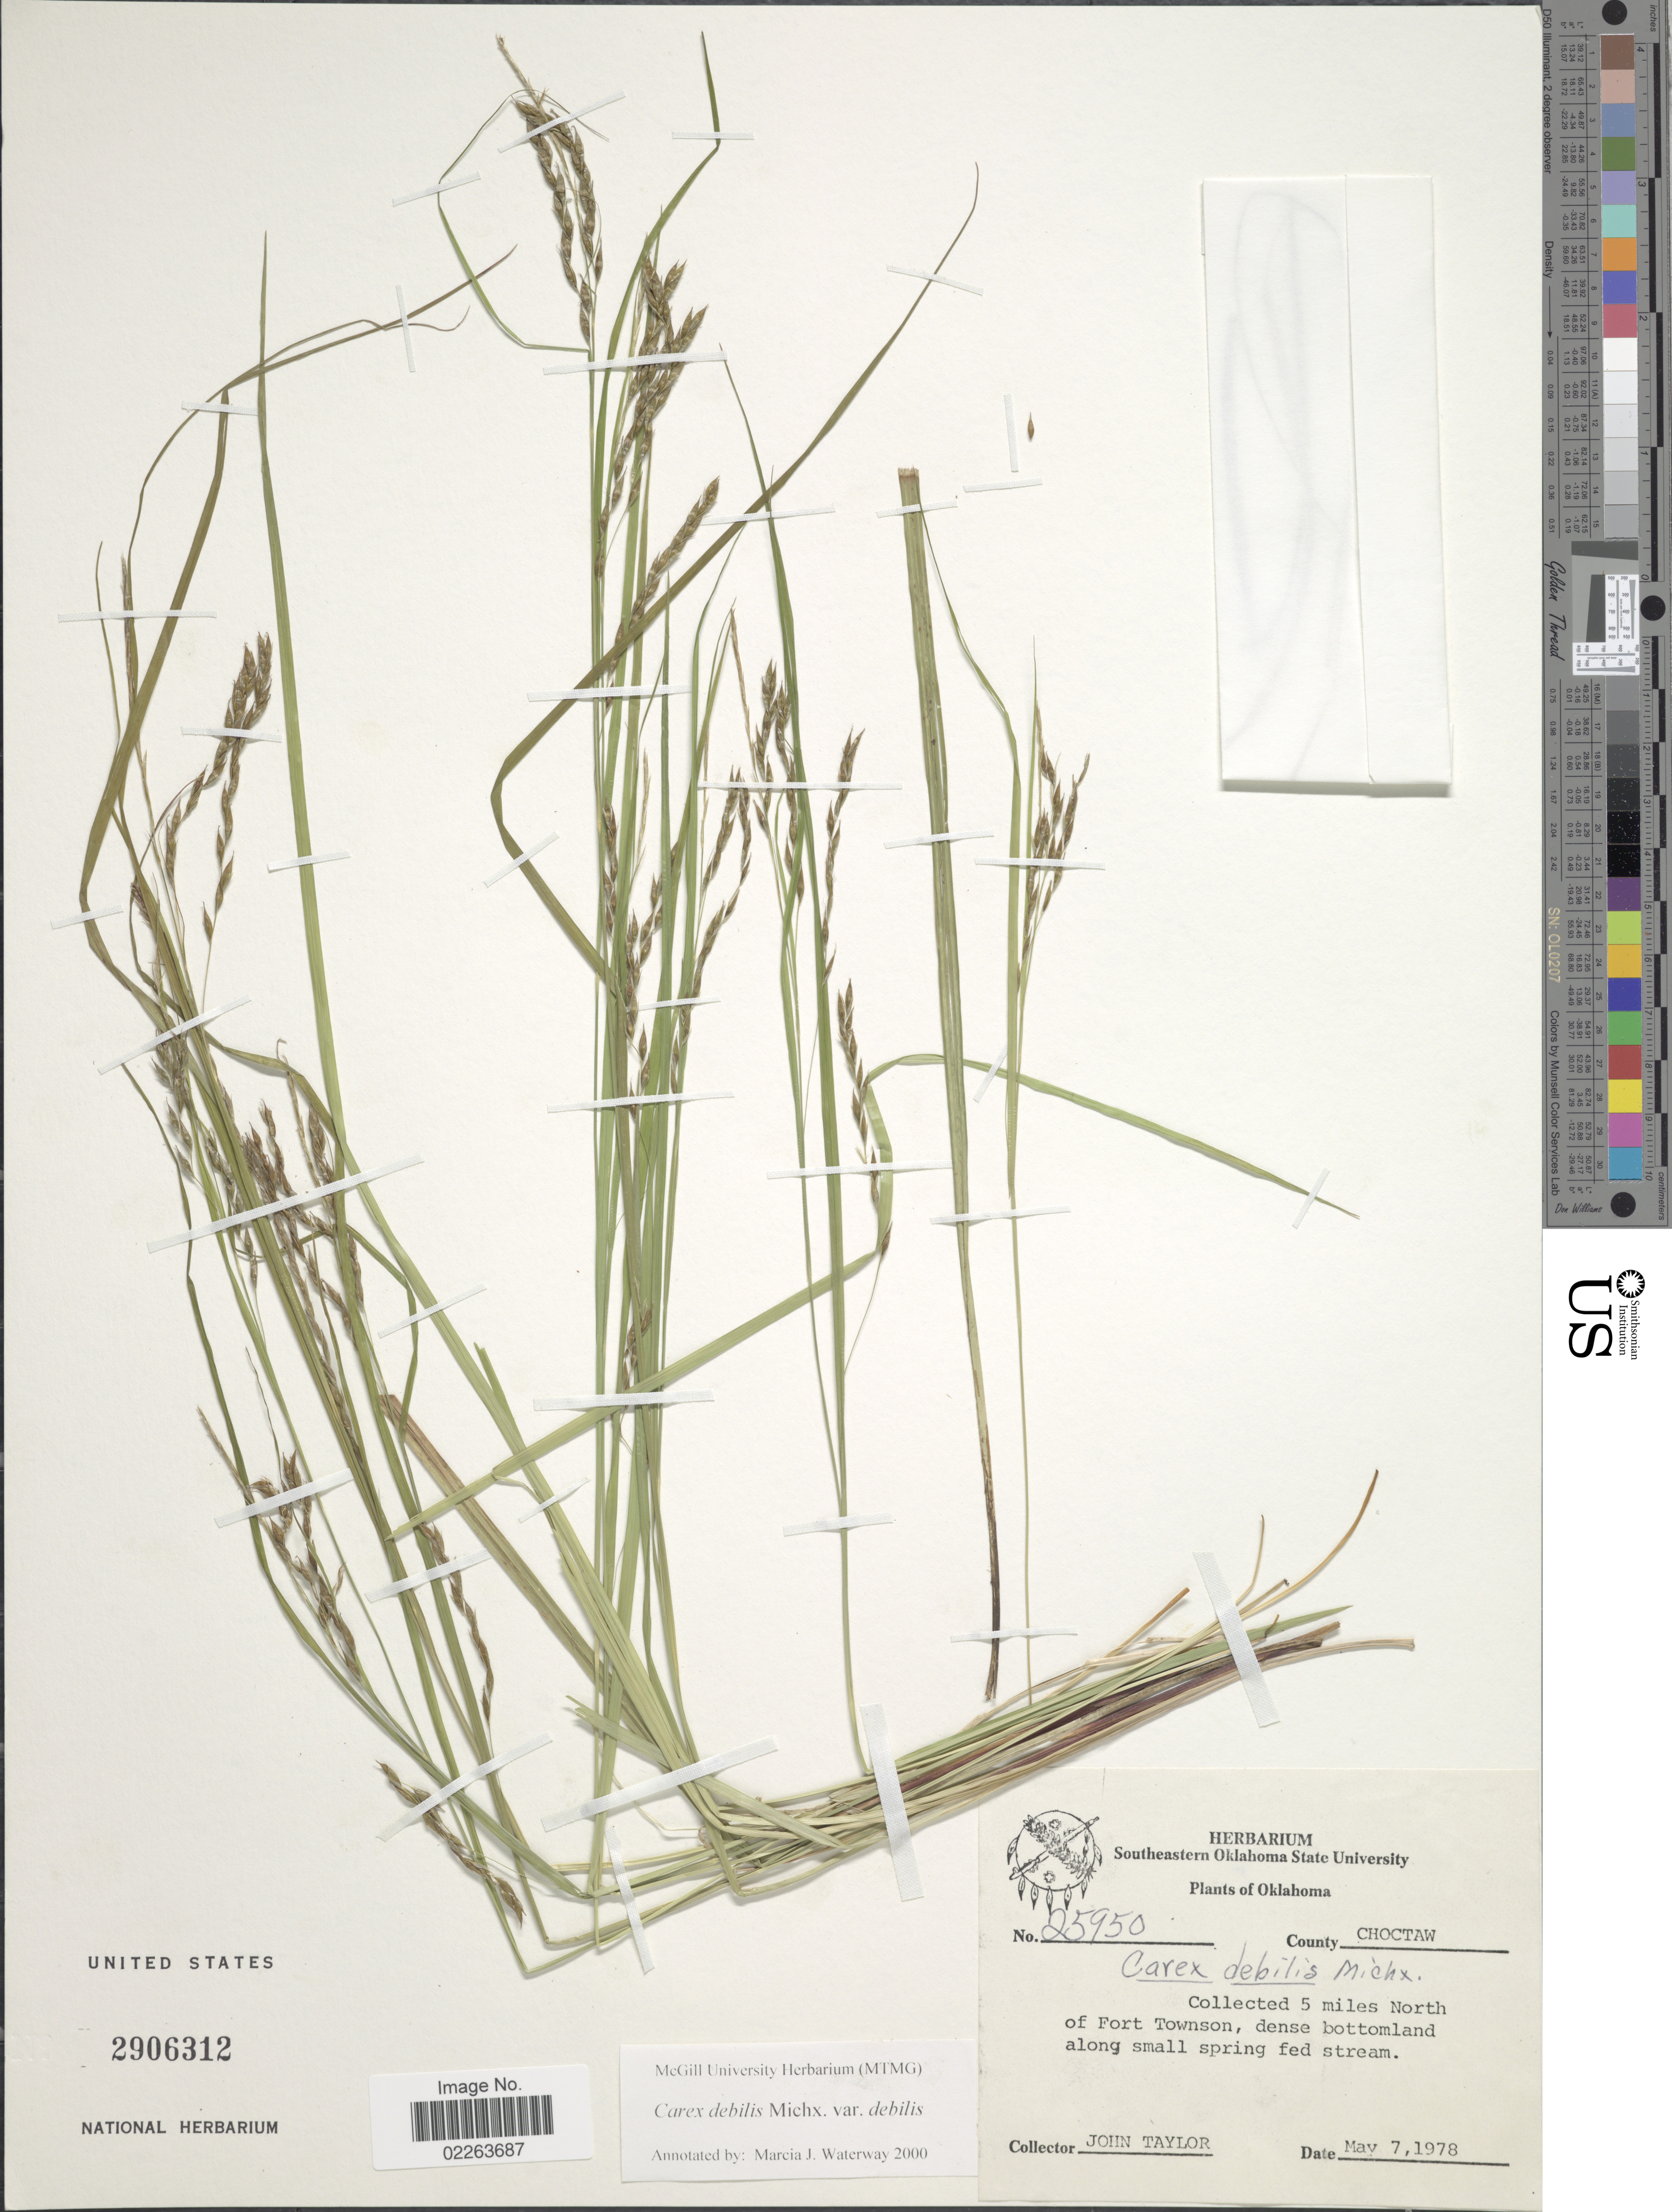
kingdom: Plantae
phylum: Tracheophyta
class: Liliopsida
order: Poales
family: Cyperaceae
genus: Carex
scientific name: Carex debilis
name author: Michx.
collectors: J. Taylor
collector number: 25950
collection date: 1978-05-07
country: United States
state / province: Oklahoma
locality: County Choctaw, 5 miles North of Fort Townson, dense bottomland along small spring fed stream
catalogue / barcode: US 2906312